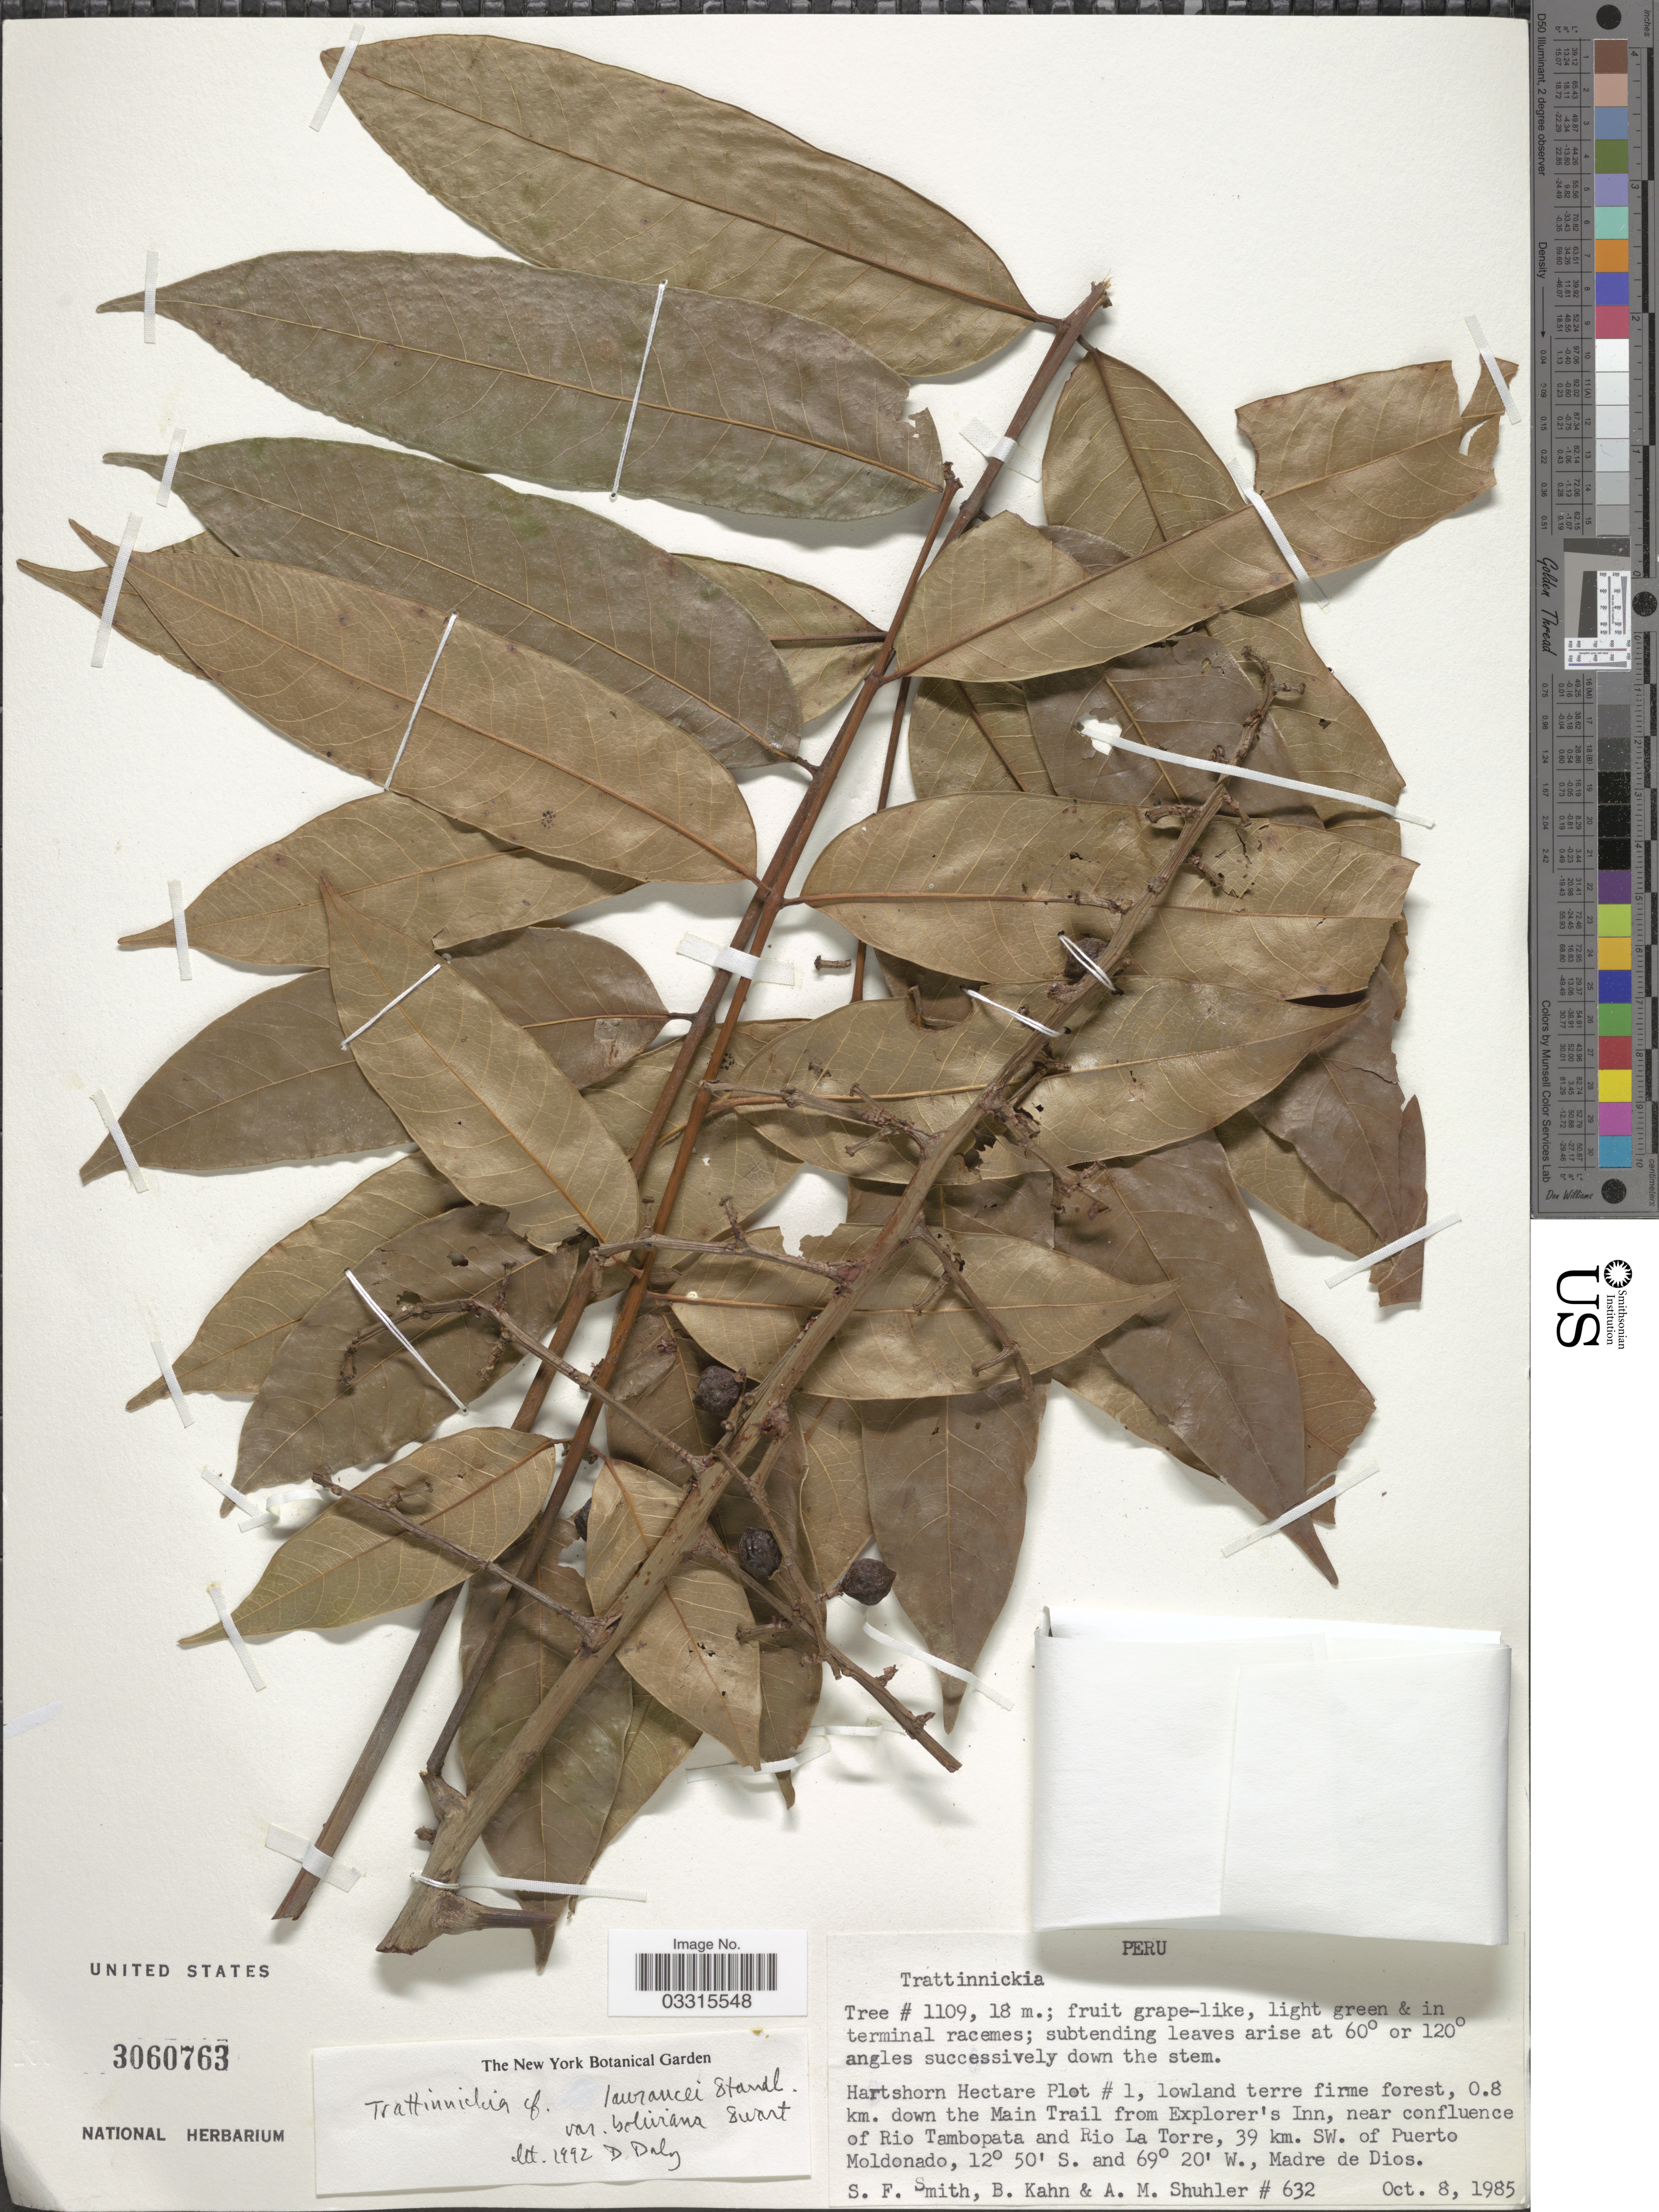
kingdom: Plantae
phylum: Tracheophyta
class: Magnoliopsida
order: Sapindales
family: Burseraceae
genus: Trattinnickia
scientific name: Trattinnickia lawrancei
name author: Standl. ex Swart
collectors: S.F. Smith, B. Kahn & A. Shuhler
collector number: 632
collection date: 1985-10-08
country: Peru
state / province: Madre de Dios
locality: Hartshorn Hectare Plot #1, 0.8 km. down the Main Trail from Explorer's Inn, near confluence of Rio Tambopata & Rio La Torre, 39 km. SW. of Puerto Moldonado.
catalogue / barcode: US 3060763